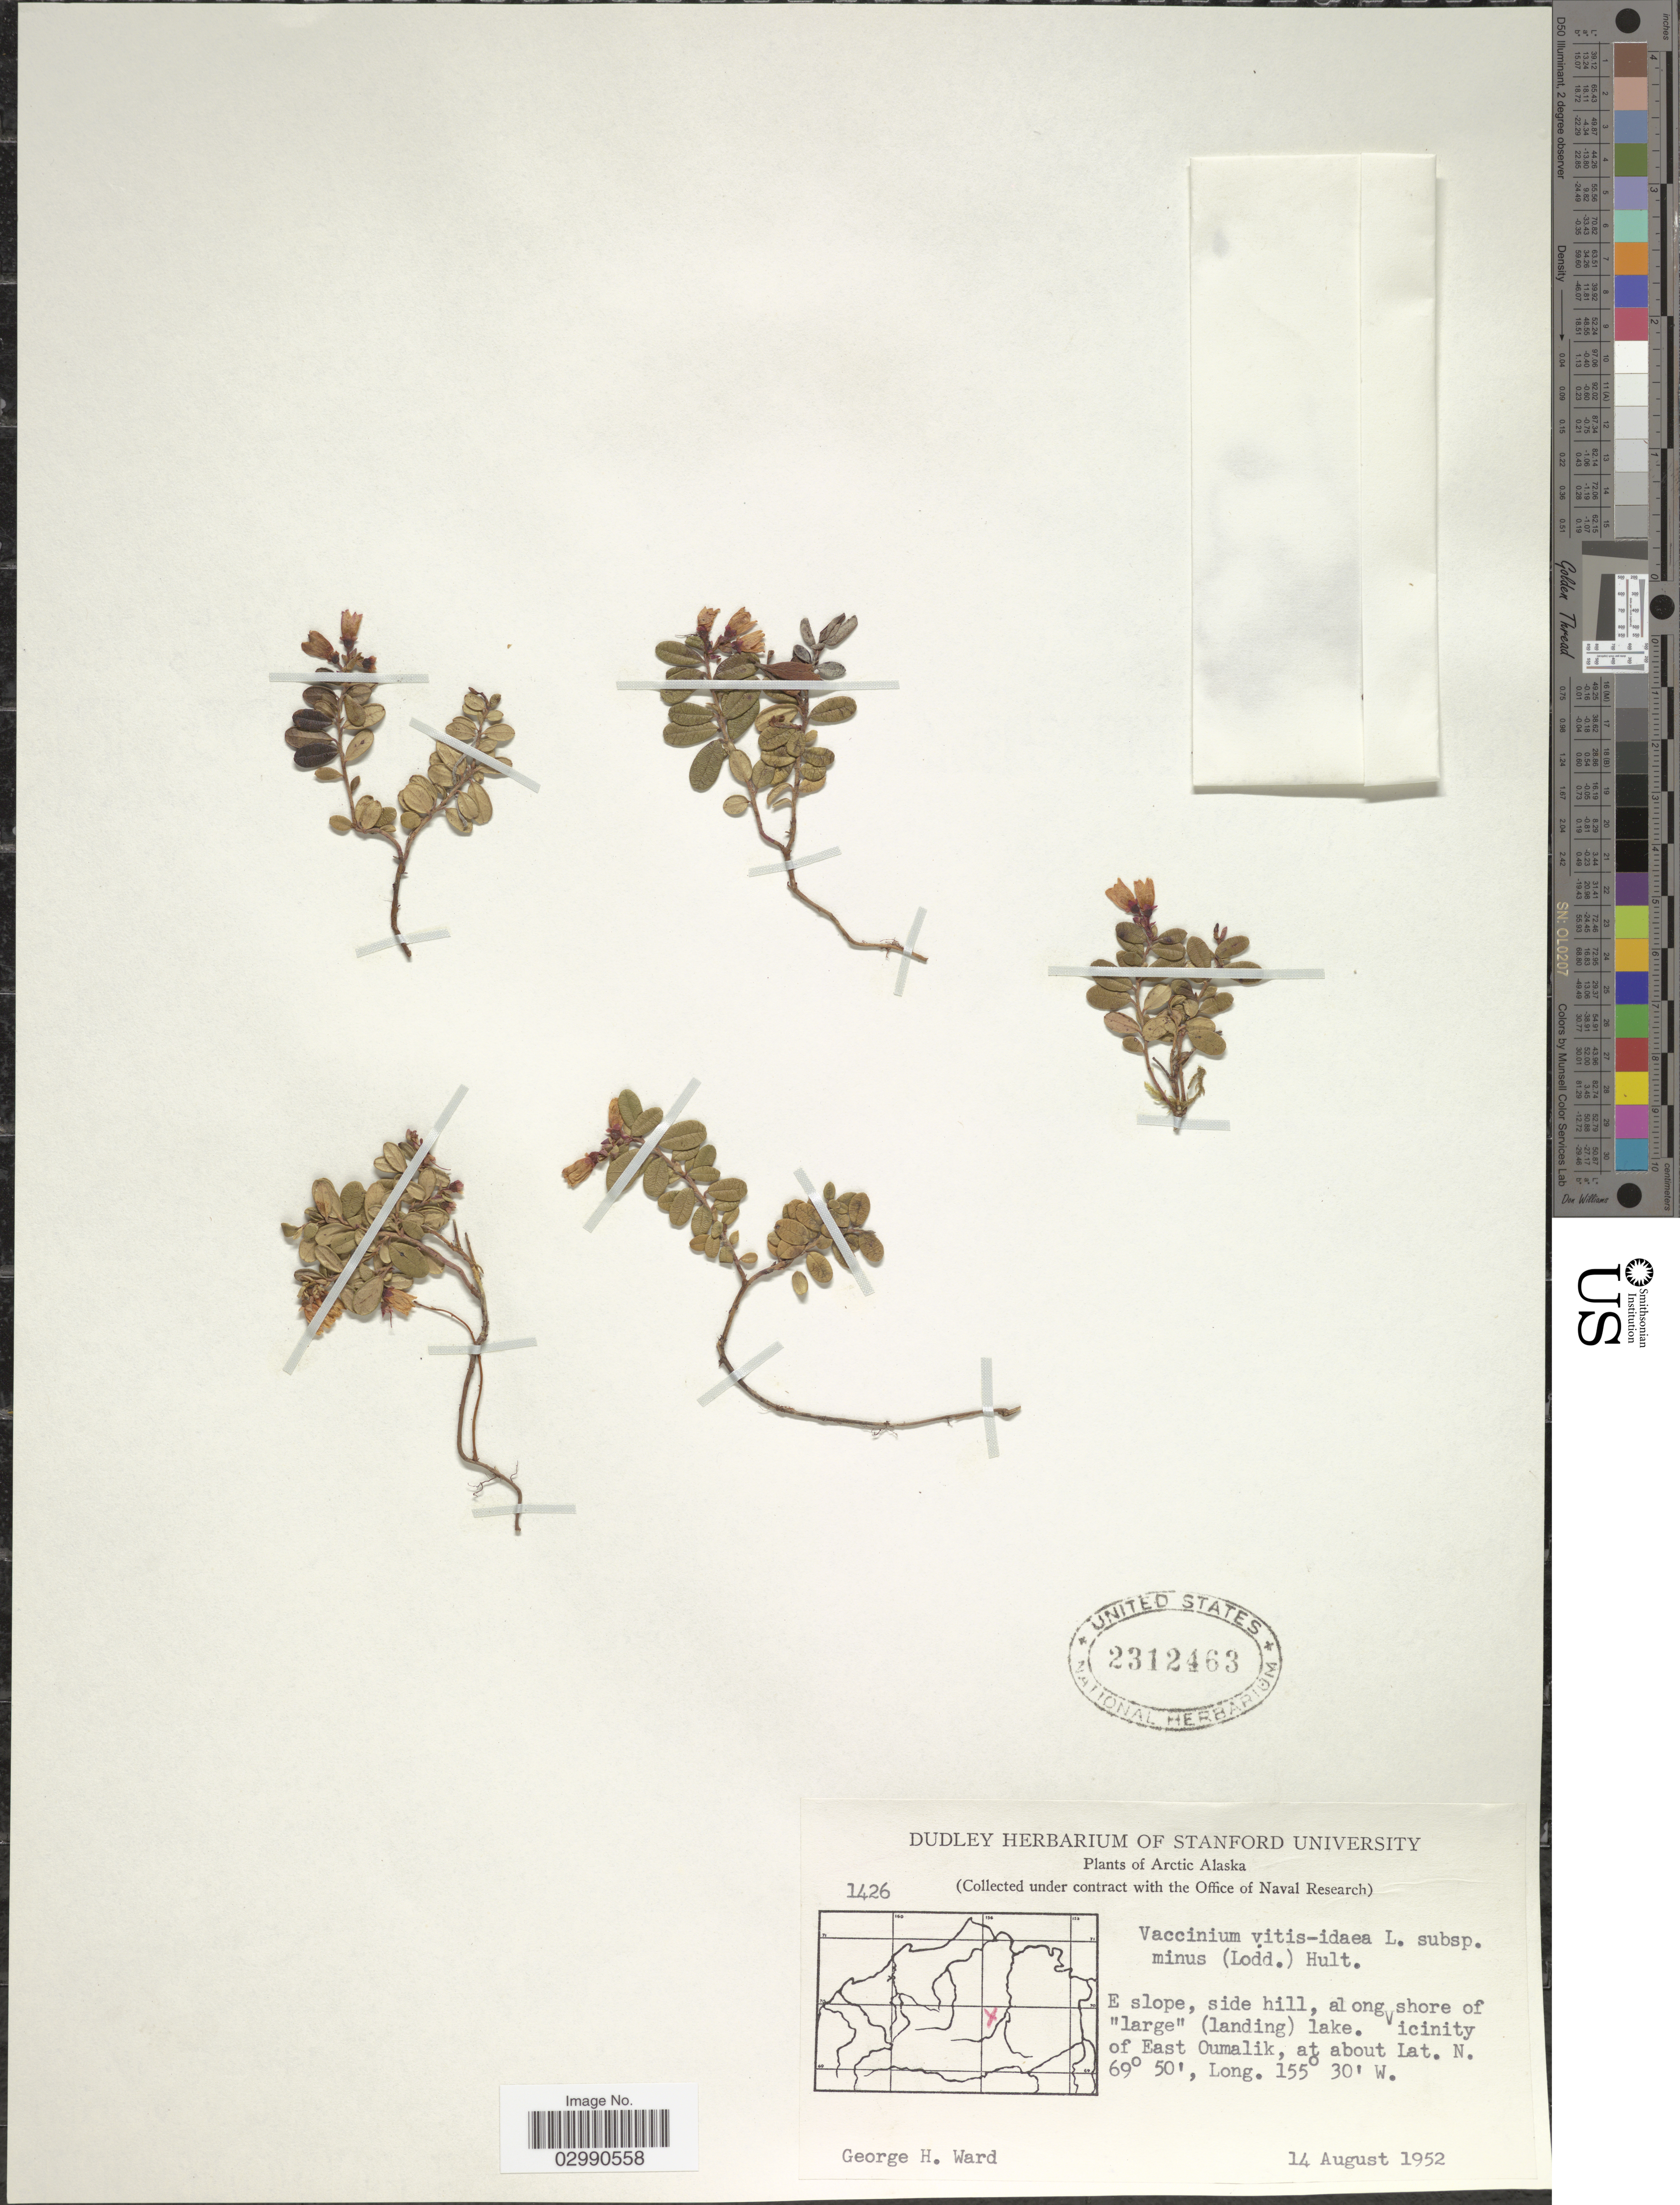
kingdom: Plantae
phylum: Tracheophyta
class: Magnoliopsida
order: Ericales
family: Ericaceae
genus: Vaccinium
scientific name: Vaccinium vitis-idaea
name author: L.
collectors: G. H. Ward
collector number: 1426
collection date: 1952-08-14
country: United States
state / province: Alaska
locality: Arctic Alaska. E slope, side hill, along shore of "large" (landing) lake. Vicinity of East Oumalik.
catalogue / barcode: US 2312463